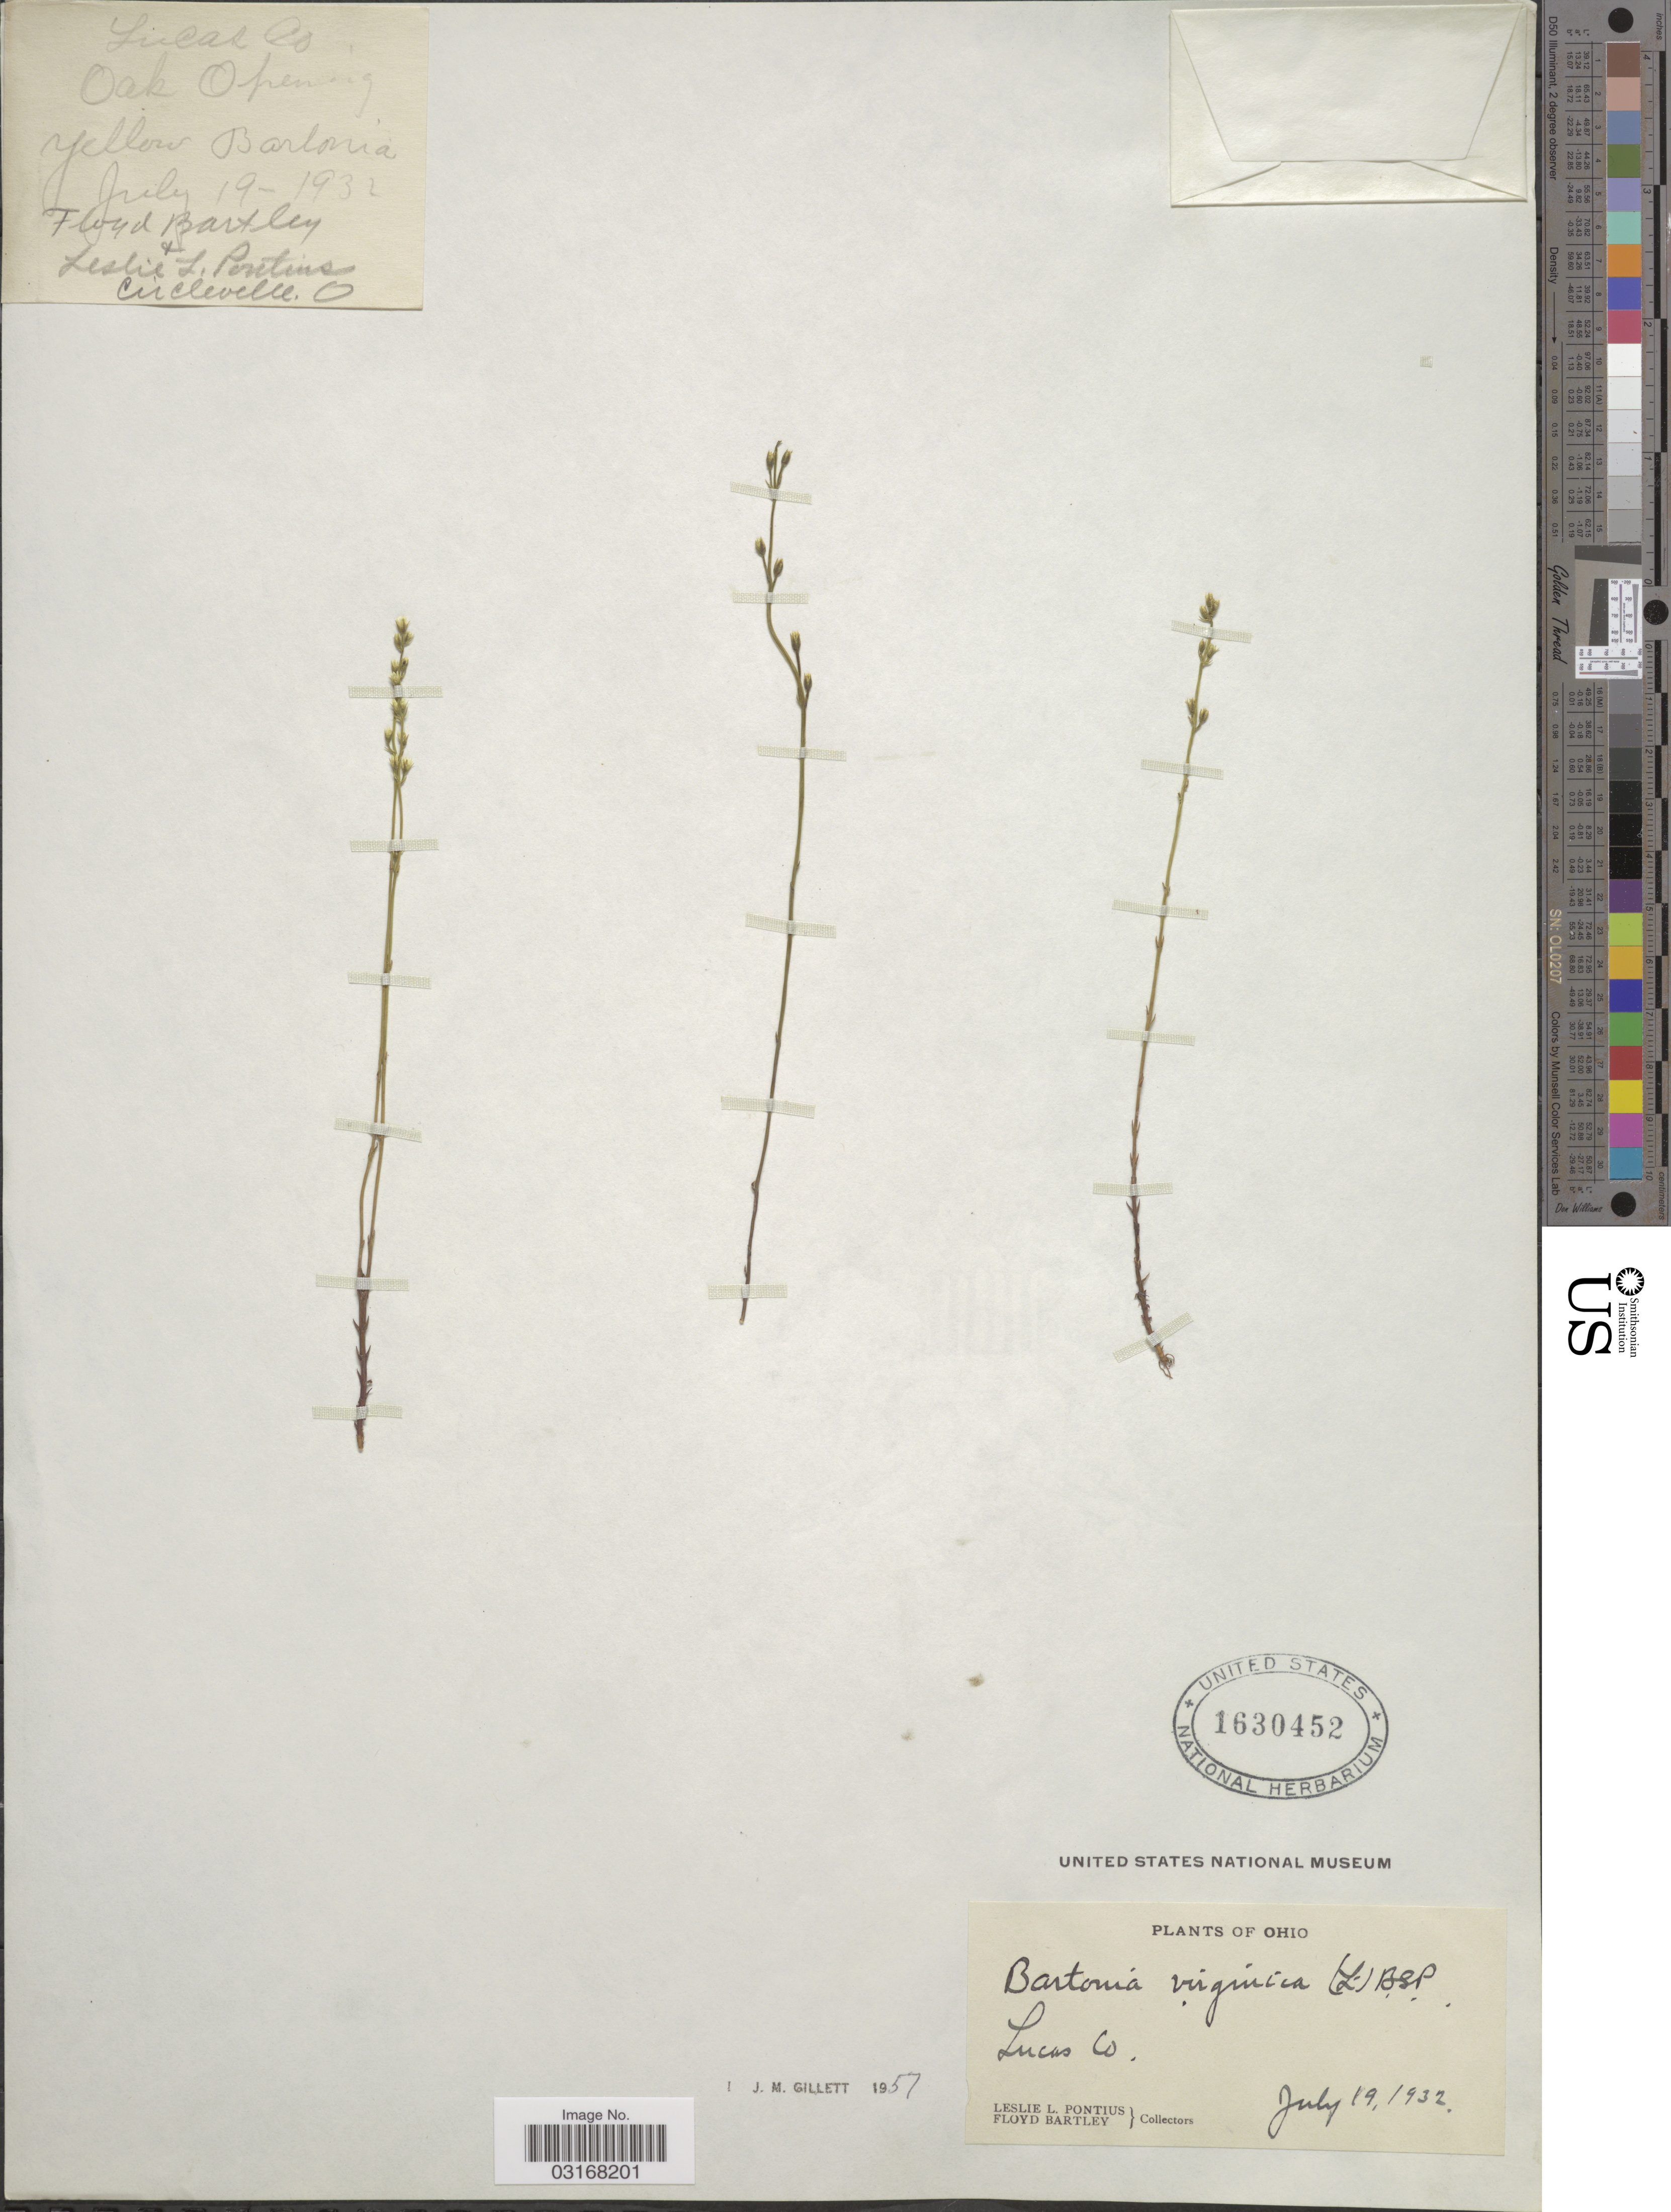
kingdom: Plantae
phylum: Tracheophyta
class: Magnoliopsida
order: Gentianales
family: Gentianaceae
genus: Bartonia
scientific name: Bartonia virginica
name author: (L.) Britton, Stearns & Poggenb.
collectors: L. Pontius & F. Bartley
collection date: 1932-07-19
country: United States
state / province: Ohio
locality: Lucas Co, Oak Opening.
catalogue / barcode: US 1630452